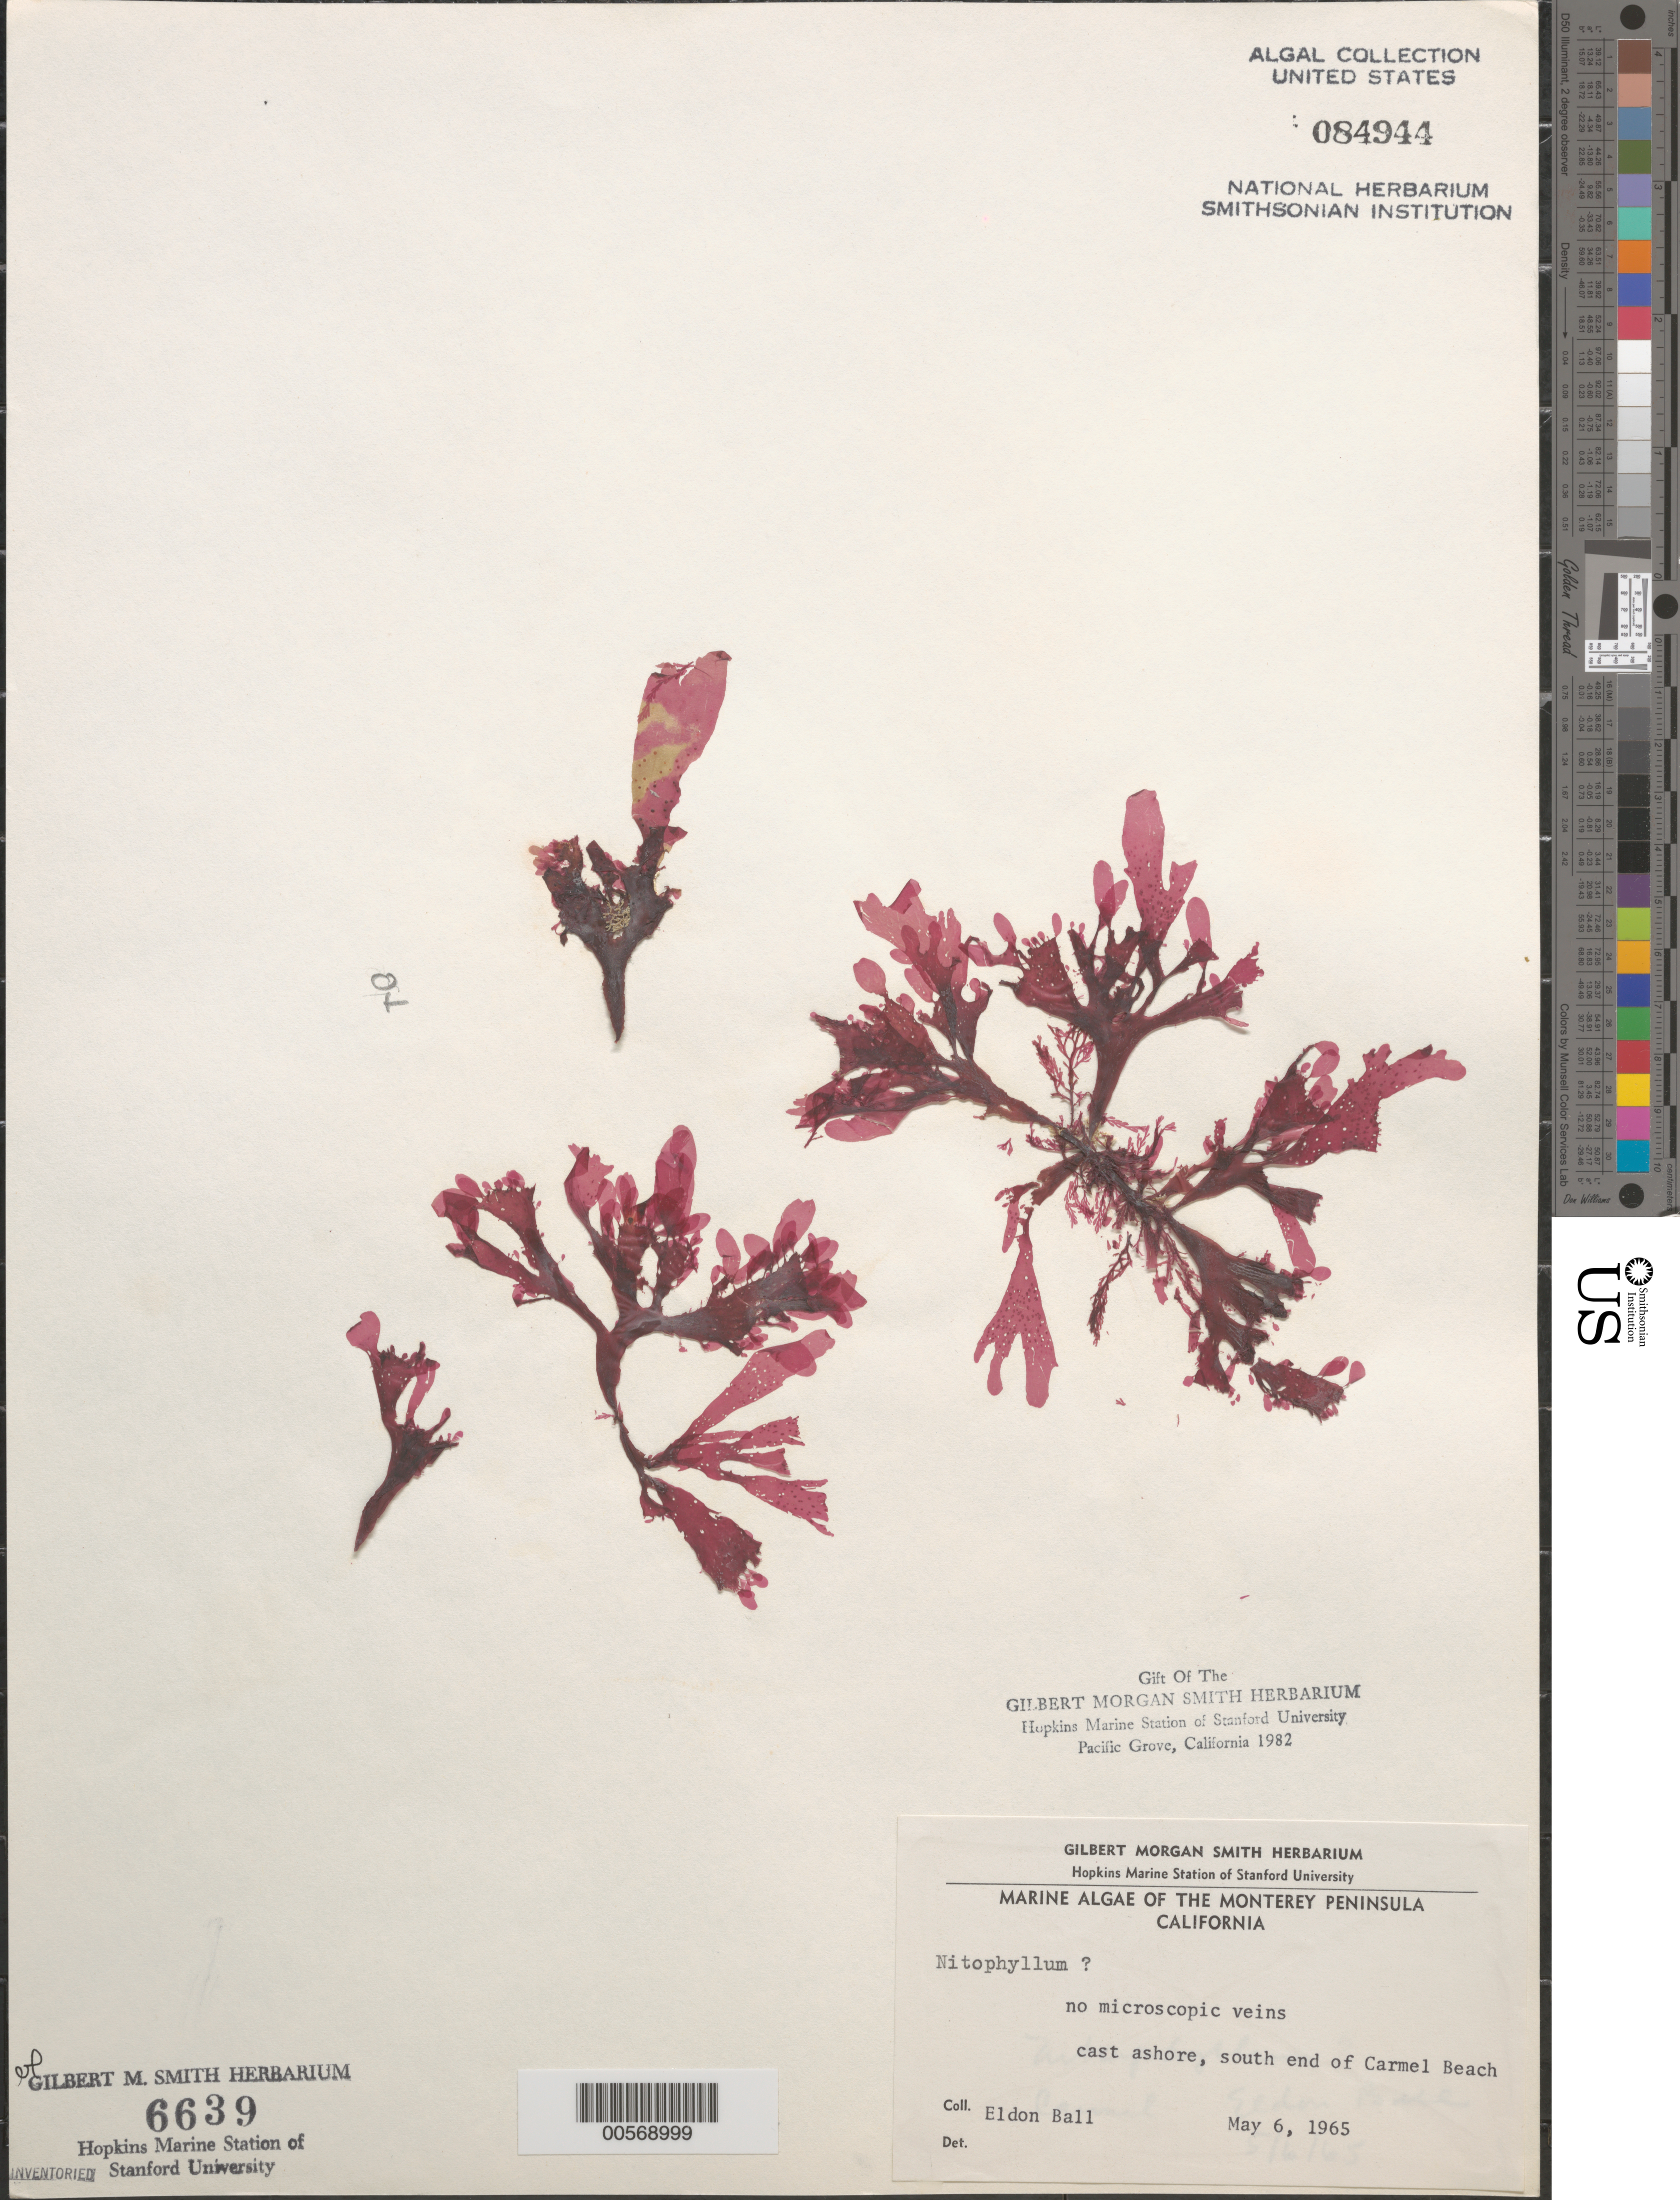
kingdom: Plantae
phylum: Rhodophyta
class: Florideophyceae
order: Ceramiales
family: Delesseriaceae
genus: Nitophyllum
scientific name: Nitophyllum sp.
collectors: E. Ball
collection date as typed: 06 May 1965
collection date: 1965-05-06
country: United States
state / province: California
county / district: Monterey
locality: Carmel Beach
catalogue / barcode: US 84944